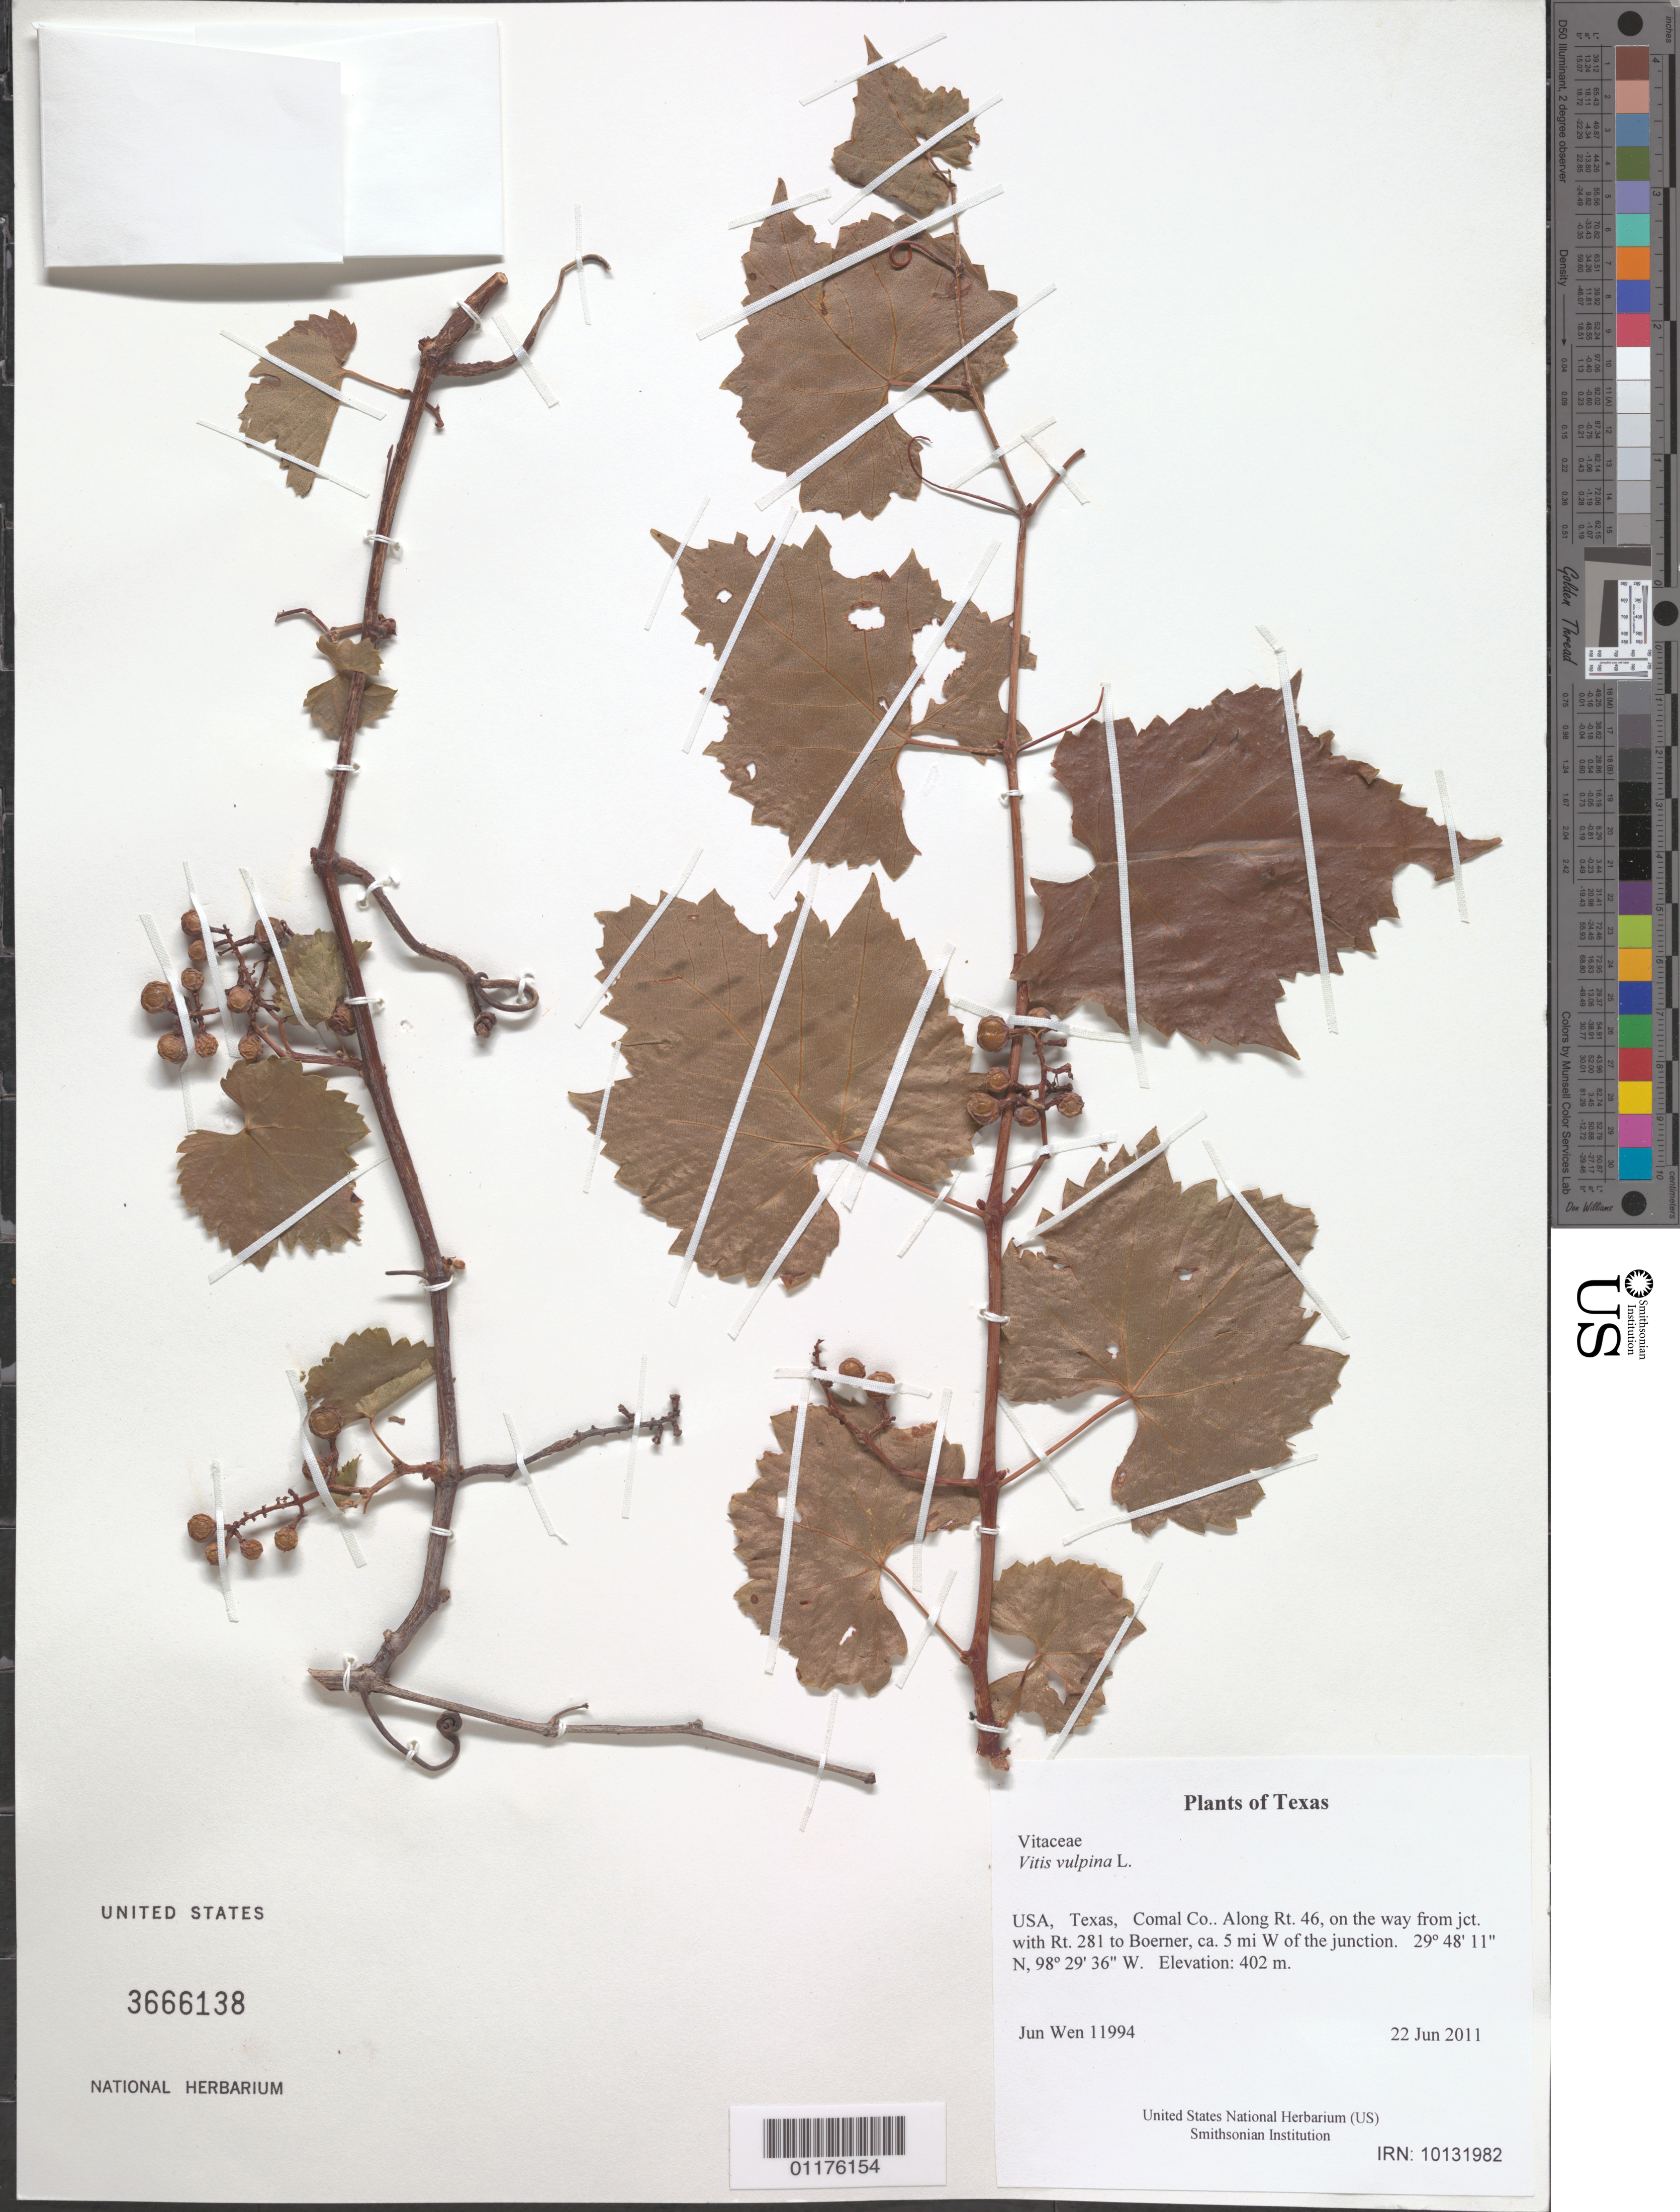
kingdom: Plantae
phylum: Tracheophyta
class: Magnoliopsida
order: Vitales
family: Vitaceae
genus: Vitis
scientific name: Vitis vulpina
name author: L.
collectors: J. Wen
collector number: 11994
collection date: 2011-06-22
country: United States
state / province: Texas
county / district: Comal Co.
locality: Along Rt. 46, on the way from jct. with Rt. 281 to Boerner, ca. 5 mi W of the junction.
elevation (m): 402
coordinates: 29 48.188 N, 98 29.605 W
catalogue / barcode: US 3666138